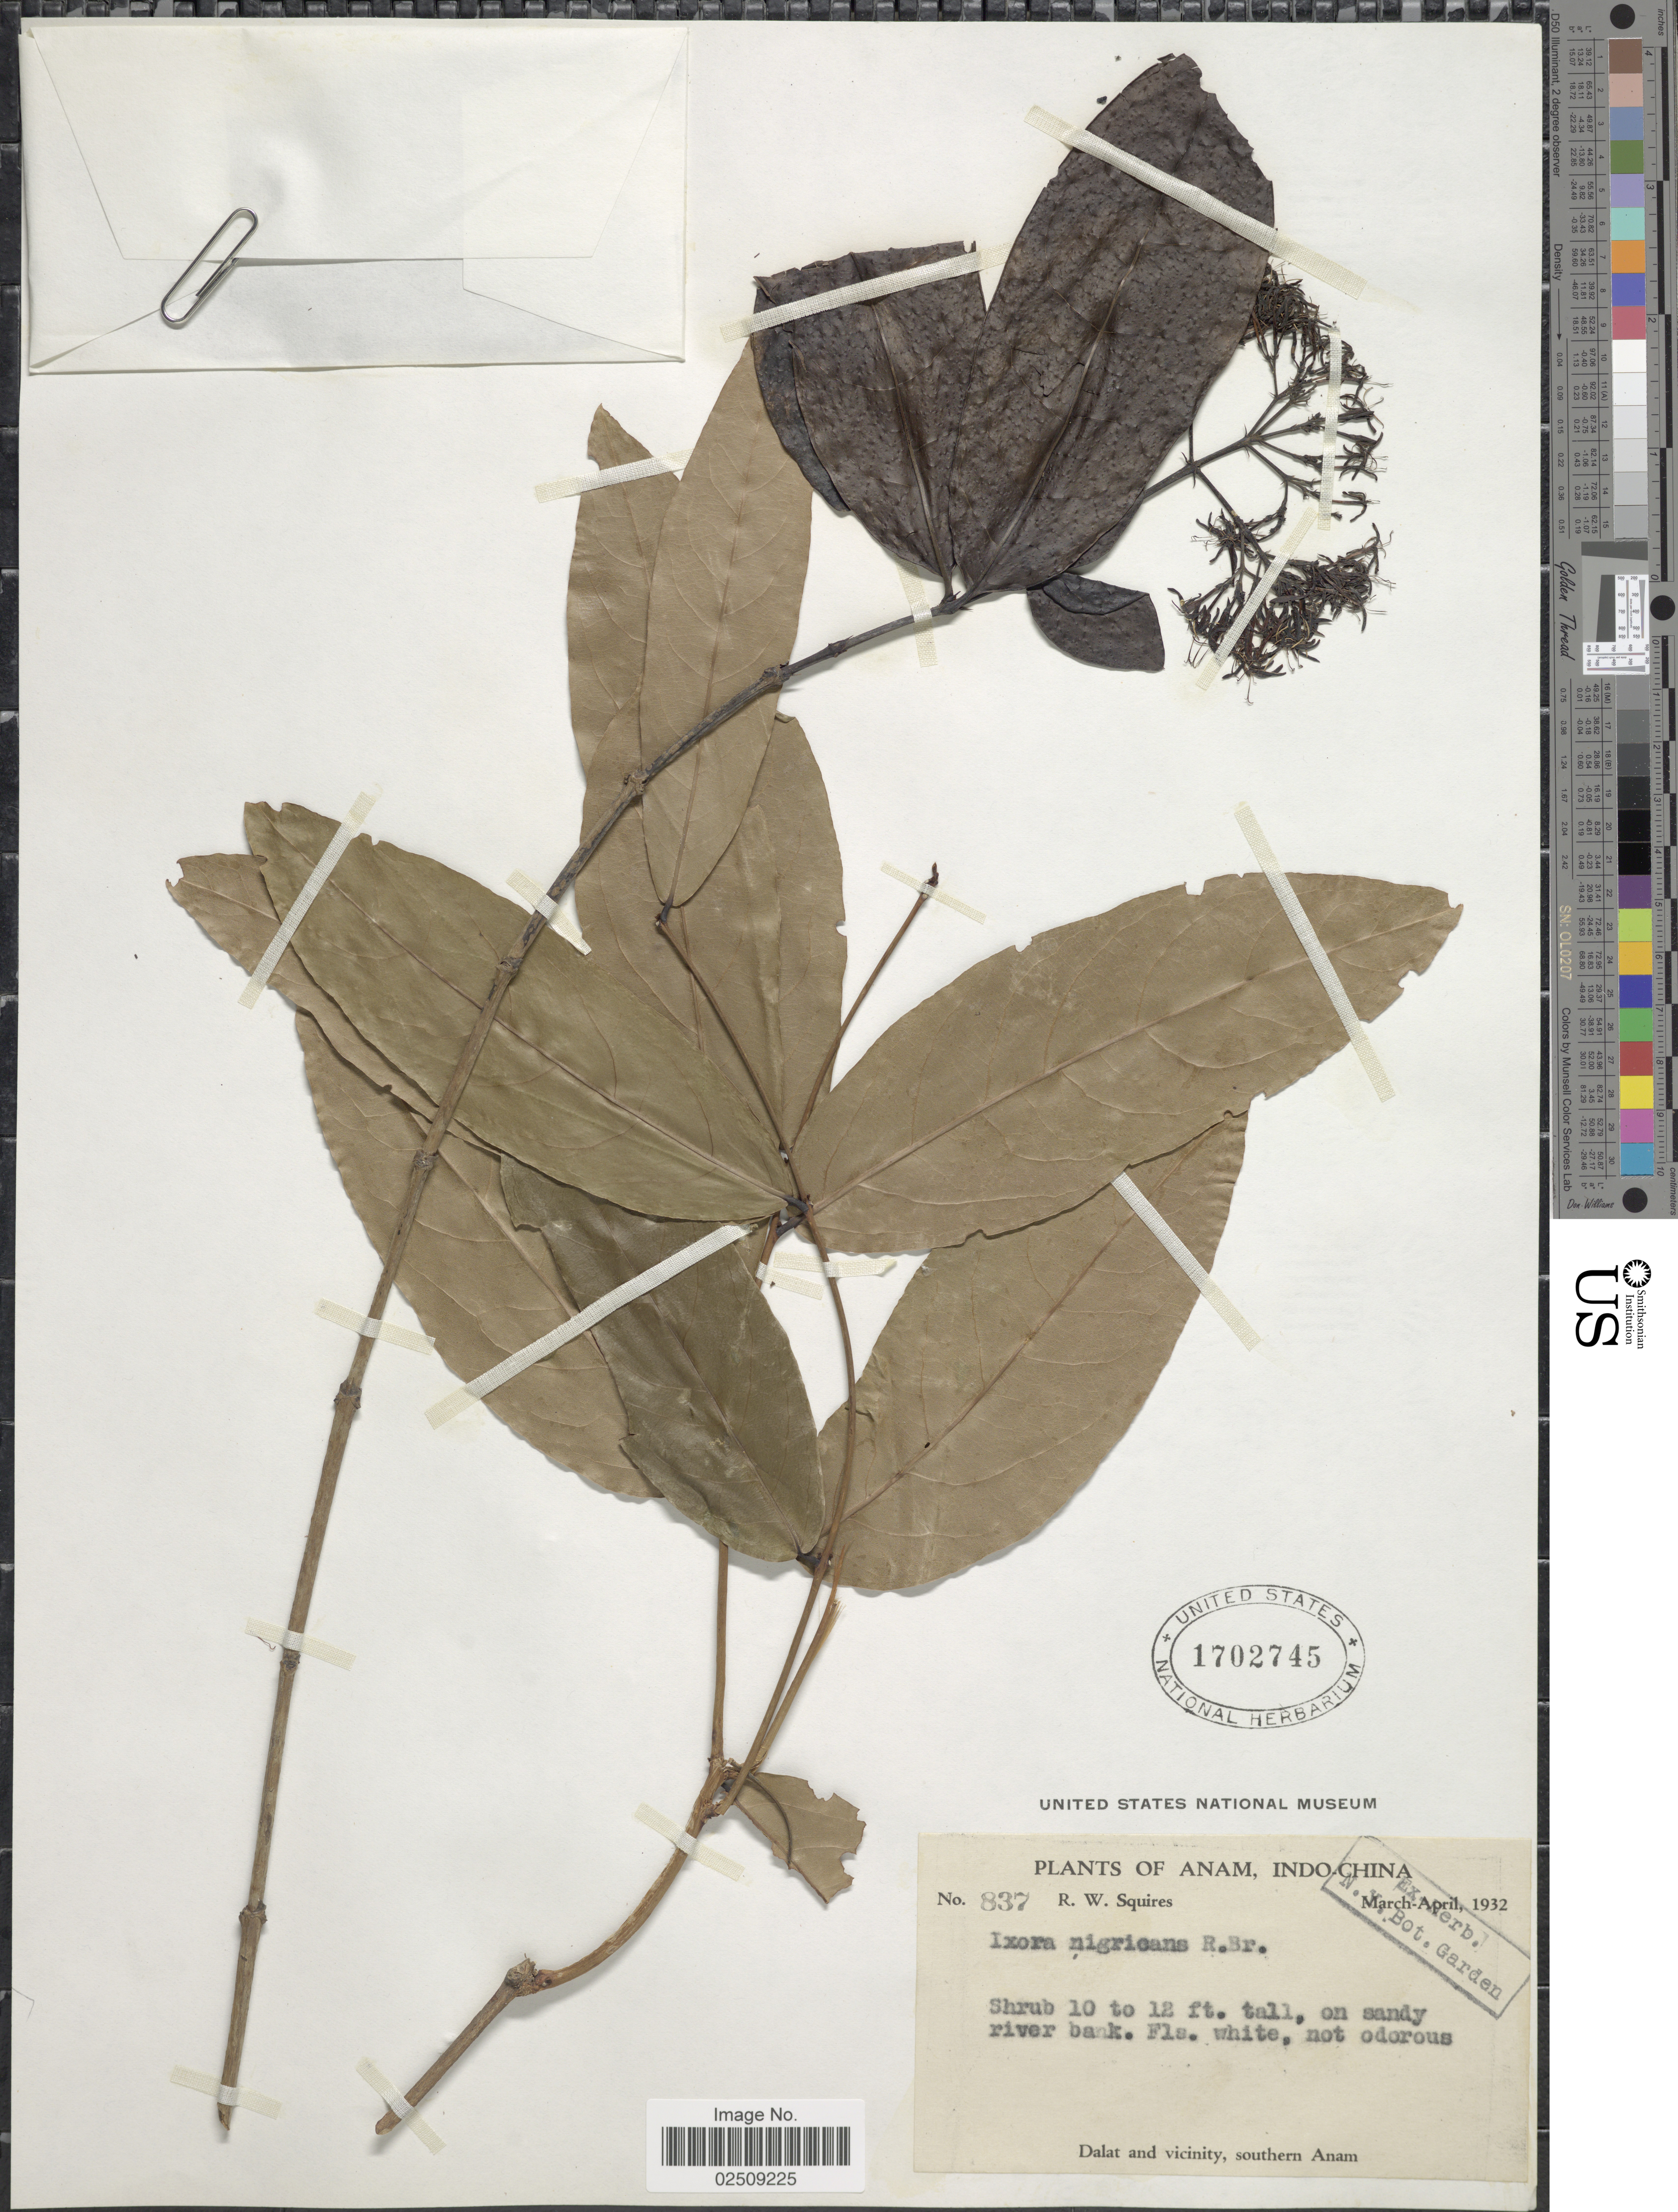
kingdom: Plantae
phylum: Tracheophyta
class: Magnoliopsida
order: Gentianales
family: Rubiaceae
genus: Ixora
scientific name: Ixora nigricans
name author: R. Br. ex Wight & Arn.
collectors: R. Squires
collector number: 837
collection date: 1932-03/1932-04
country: Vietnam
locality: Anam, Indo-China. Dalat and vicinity, Southern Anam.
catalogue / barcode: US 1702745